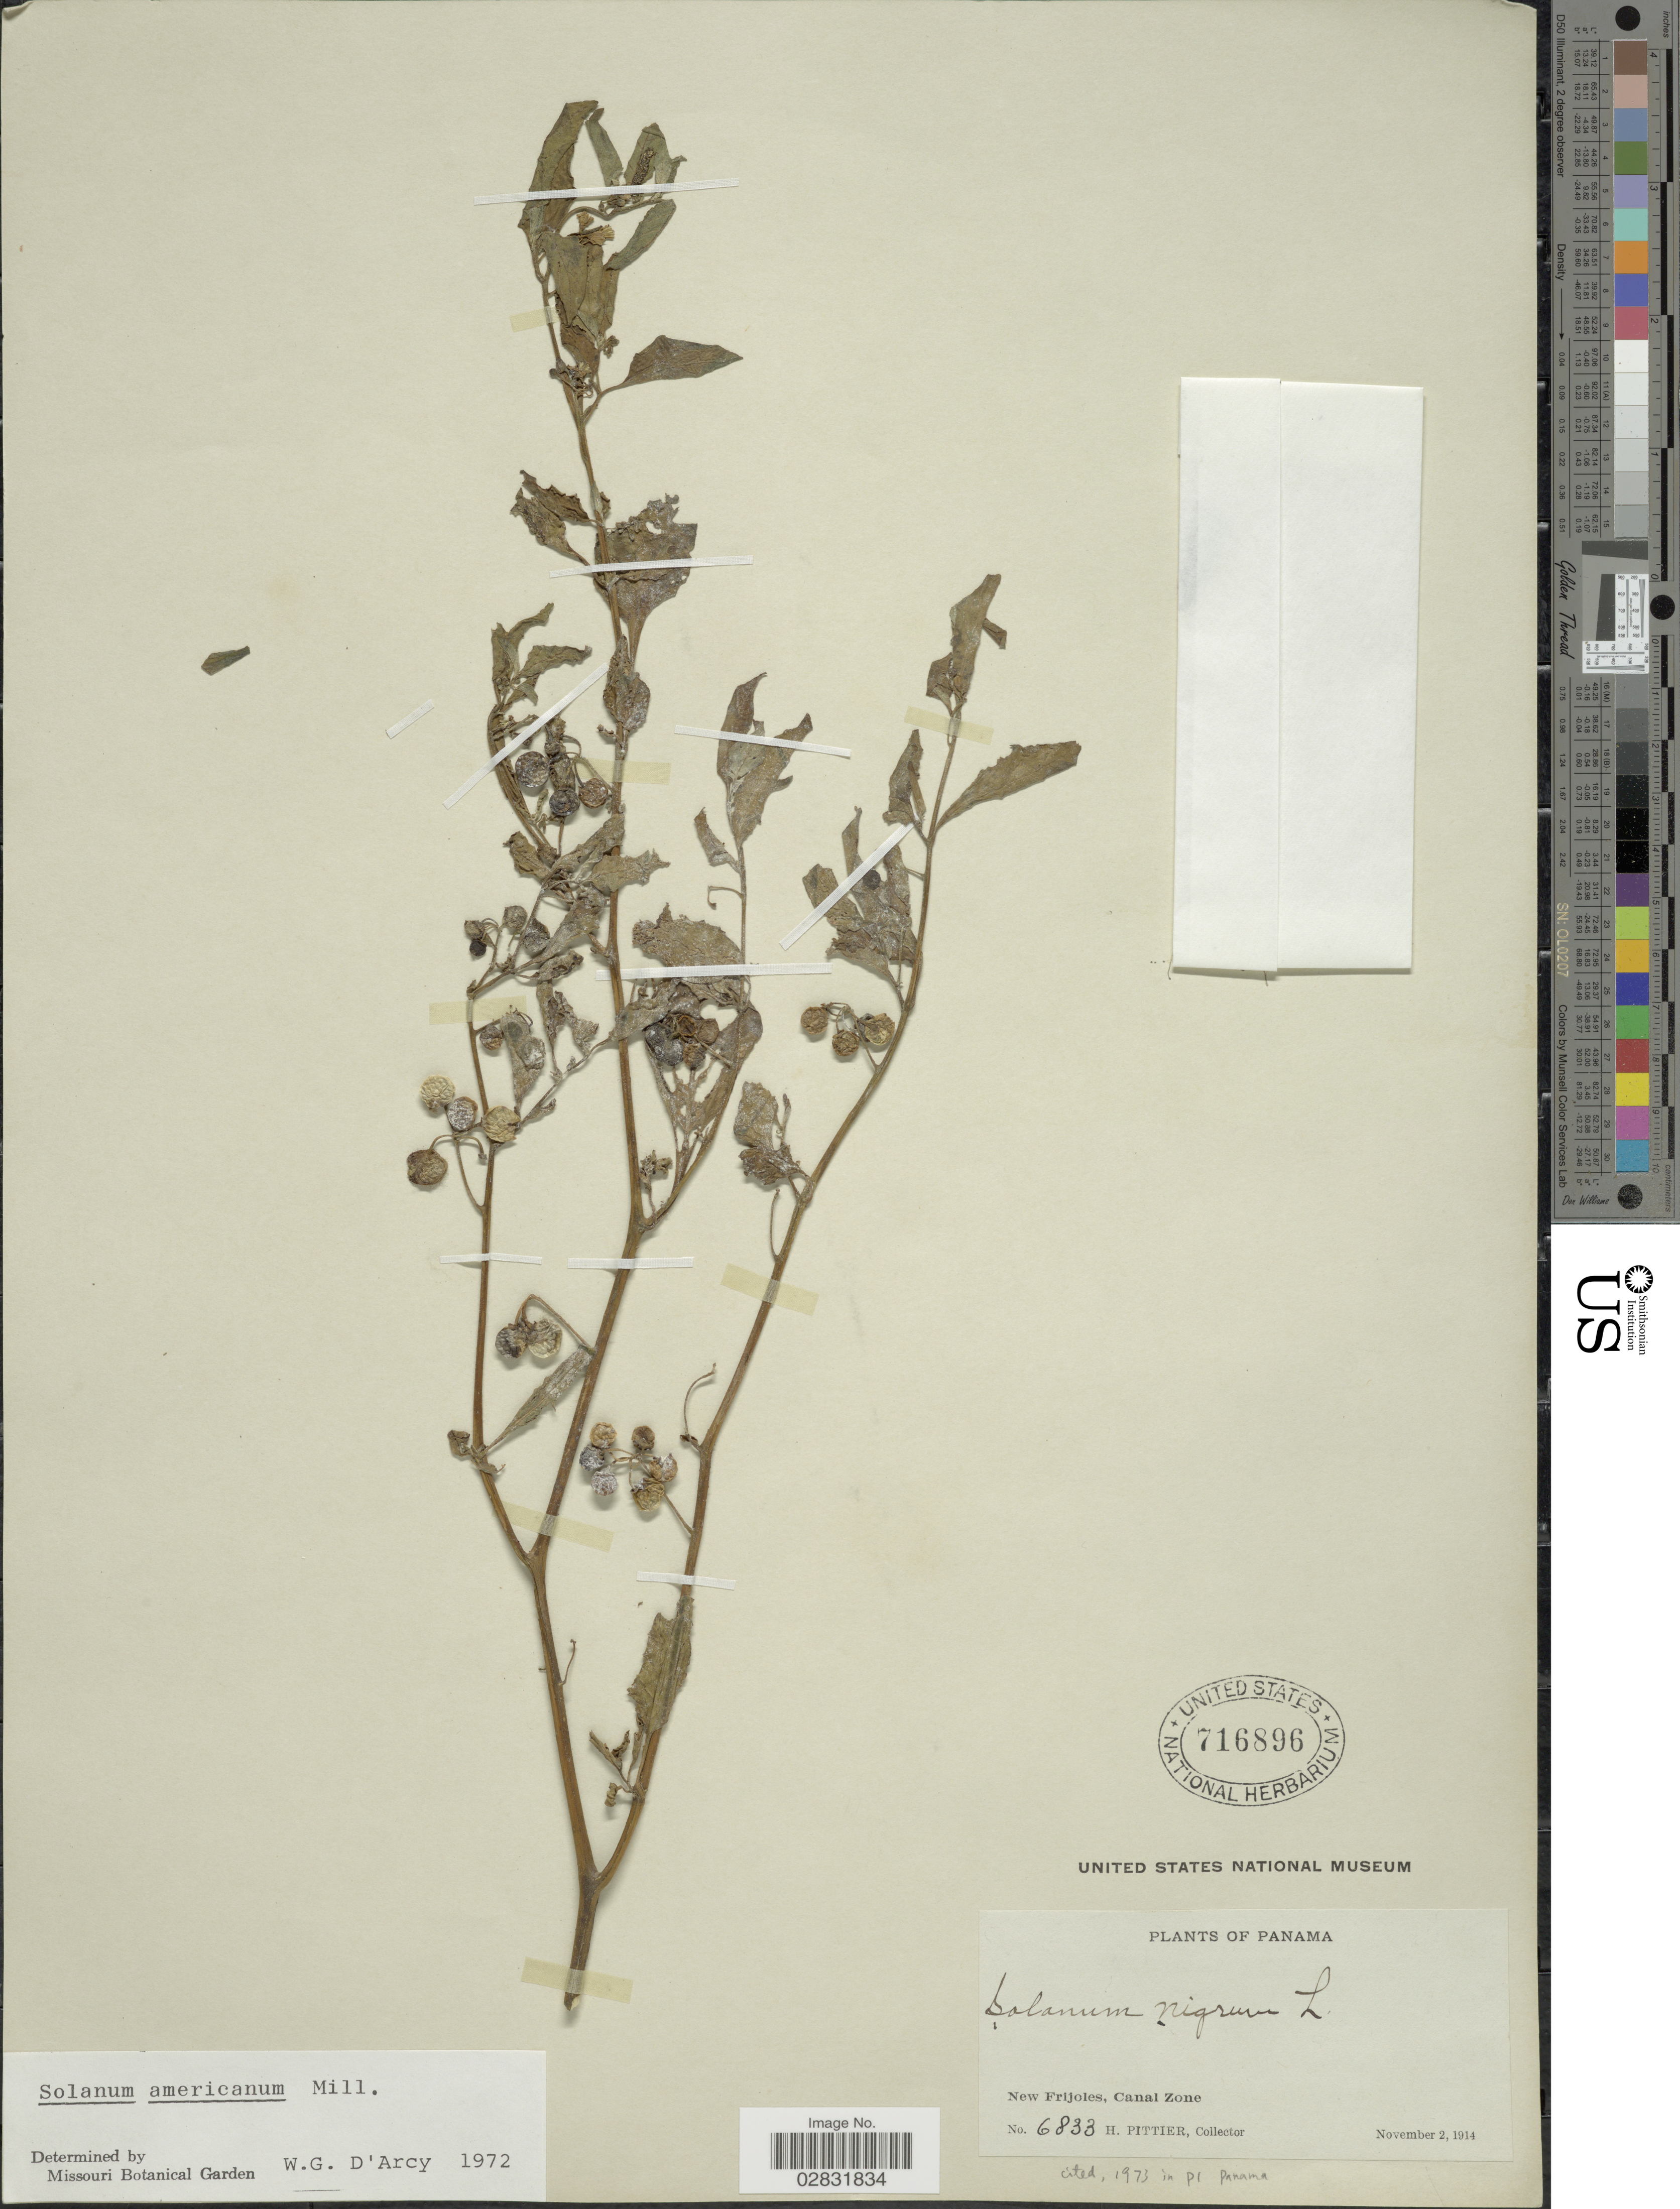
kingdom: Plantae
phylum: Tracheophyta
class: Magnoliopsida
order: Solanales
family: Solanaceae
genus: Solanum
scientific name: Solanum americanum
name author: Mill.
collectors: H. F. Pittier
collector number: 6833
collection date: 1914-11-02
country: Panama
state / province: Colón / Panamá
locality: New Frijoles, Canal Zone.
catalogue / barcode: US 716896